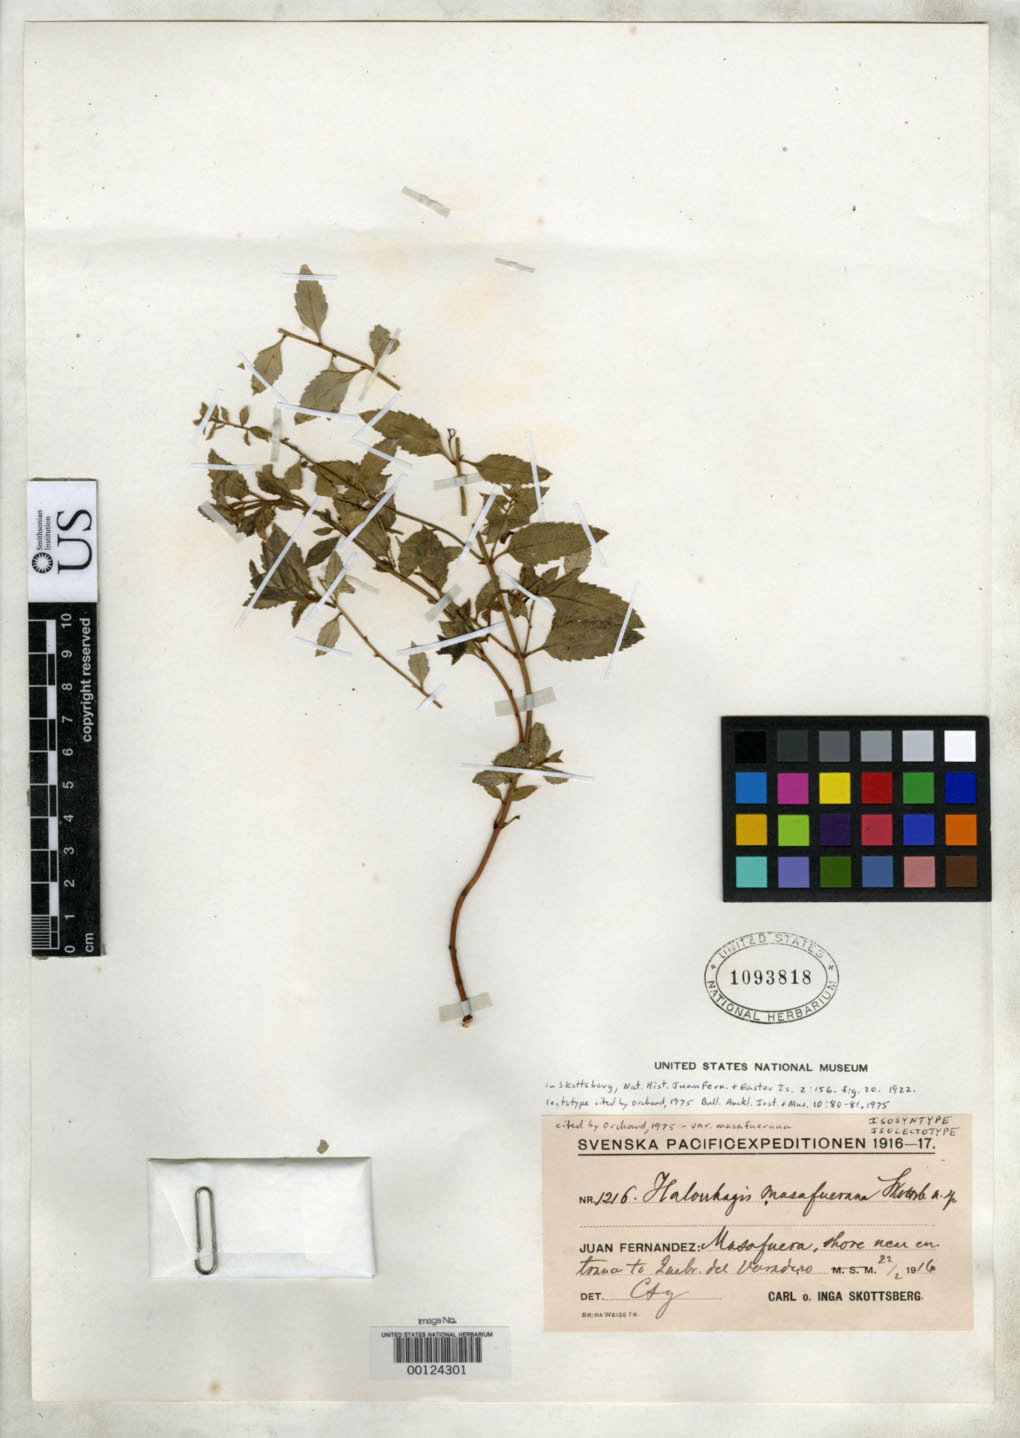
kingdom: Plantae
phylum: Tracheophyta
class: Magnoliopsida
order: Saxifragales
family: Haloragaceae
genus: Haloragis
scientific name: Haloragis masafuerana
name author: Skottsb.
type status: Isolectotype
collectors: C. Skottsberg & I. Skottsberg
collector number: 1216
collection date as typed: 22 Feb 1916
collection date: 1916-02-22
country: Chile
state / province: Valparaíso (V)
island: Isla Más Afuera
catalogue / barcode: US 1093818